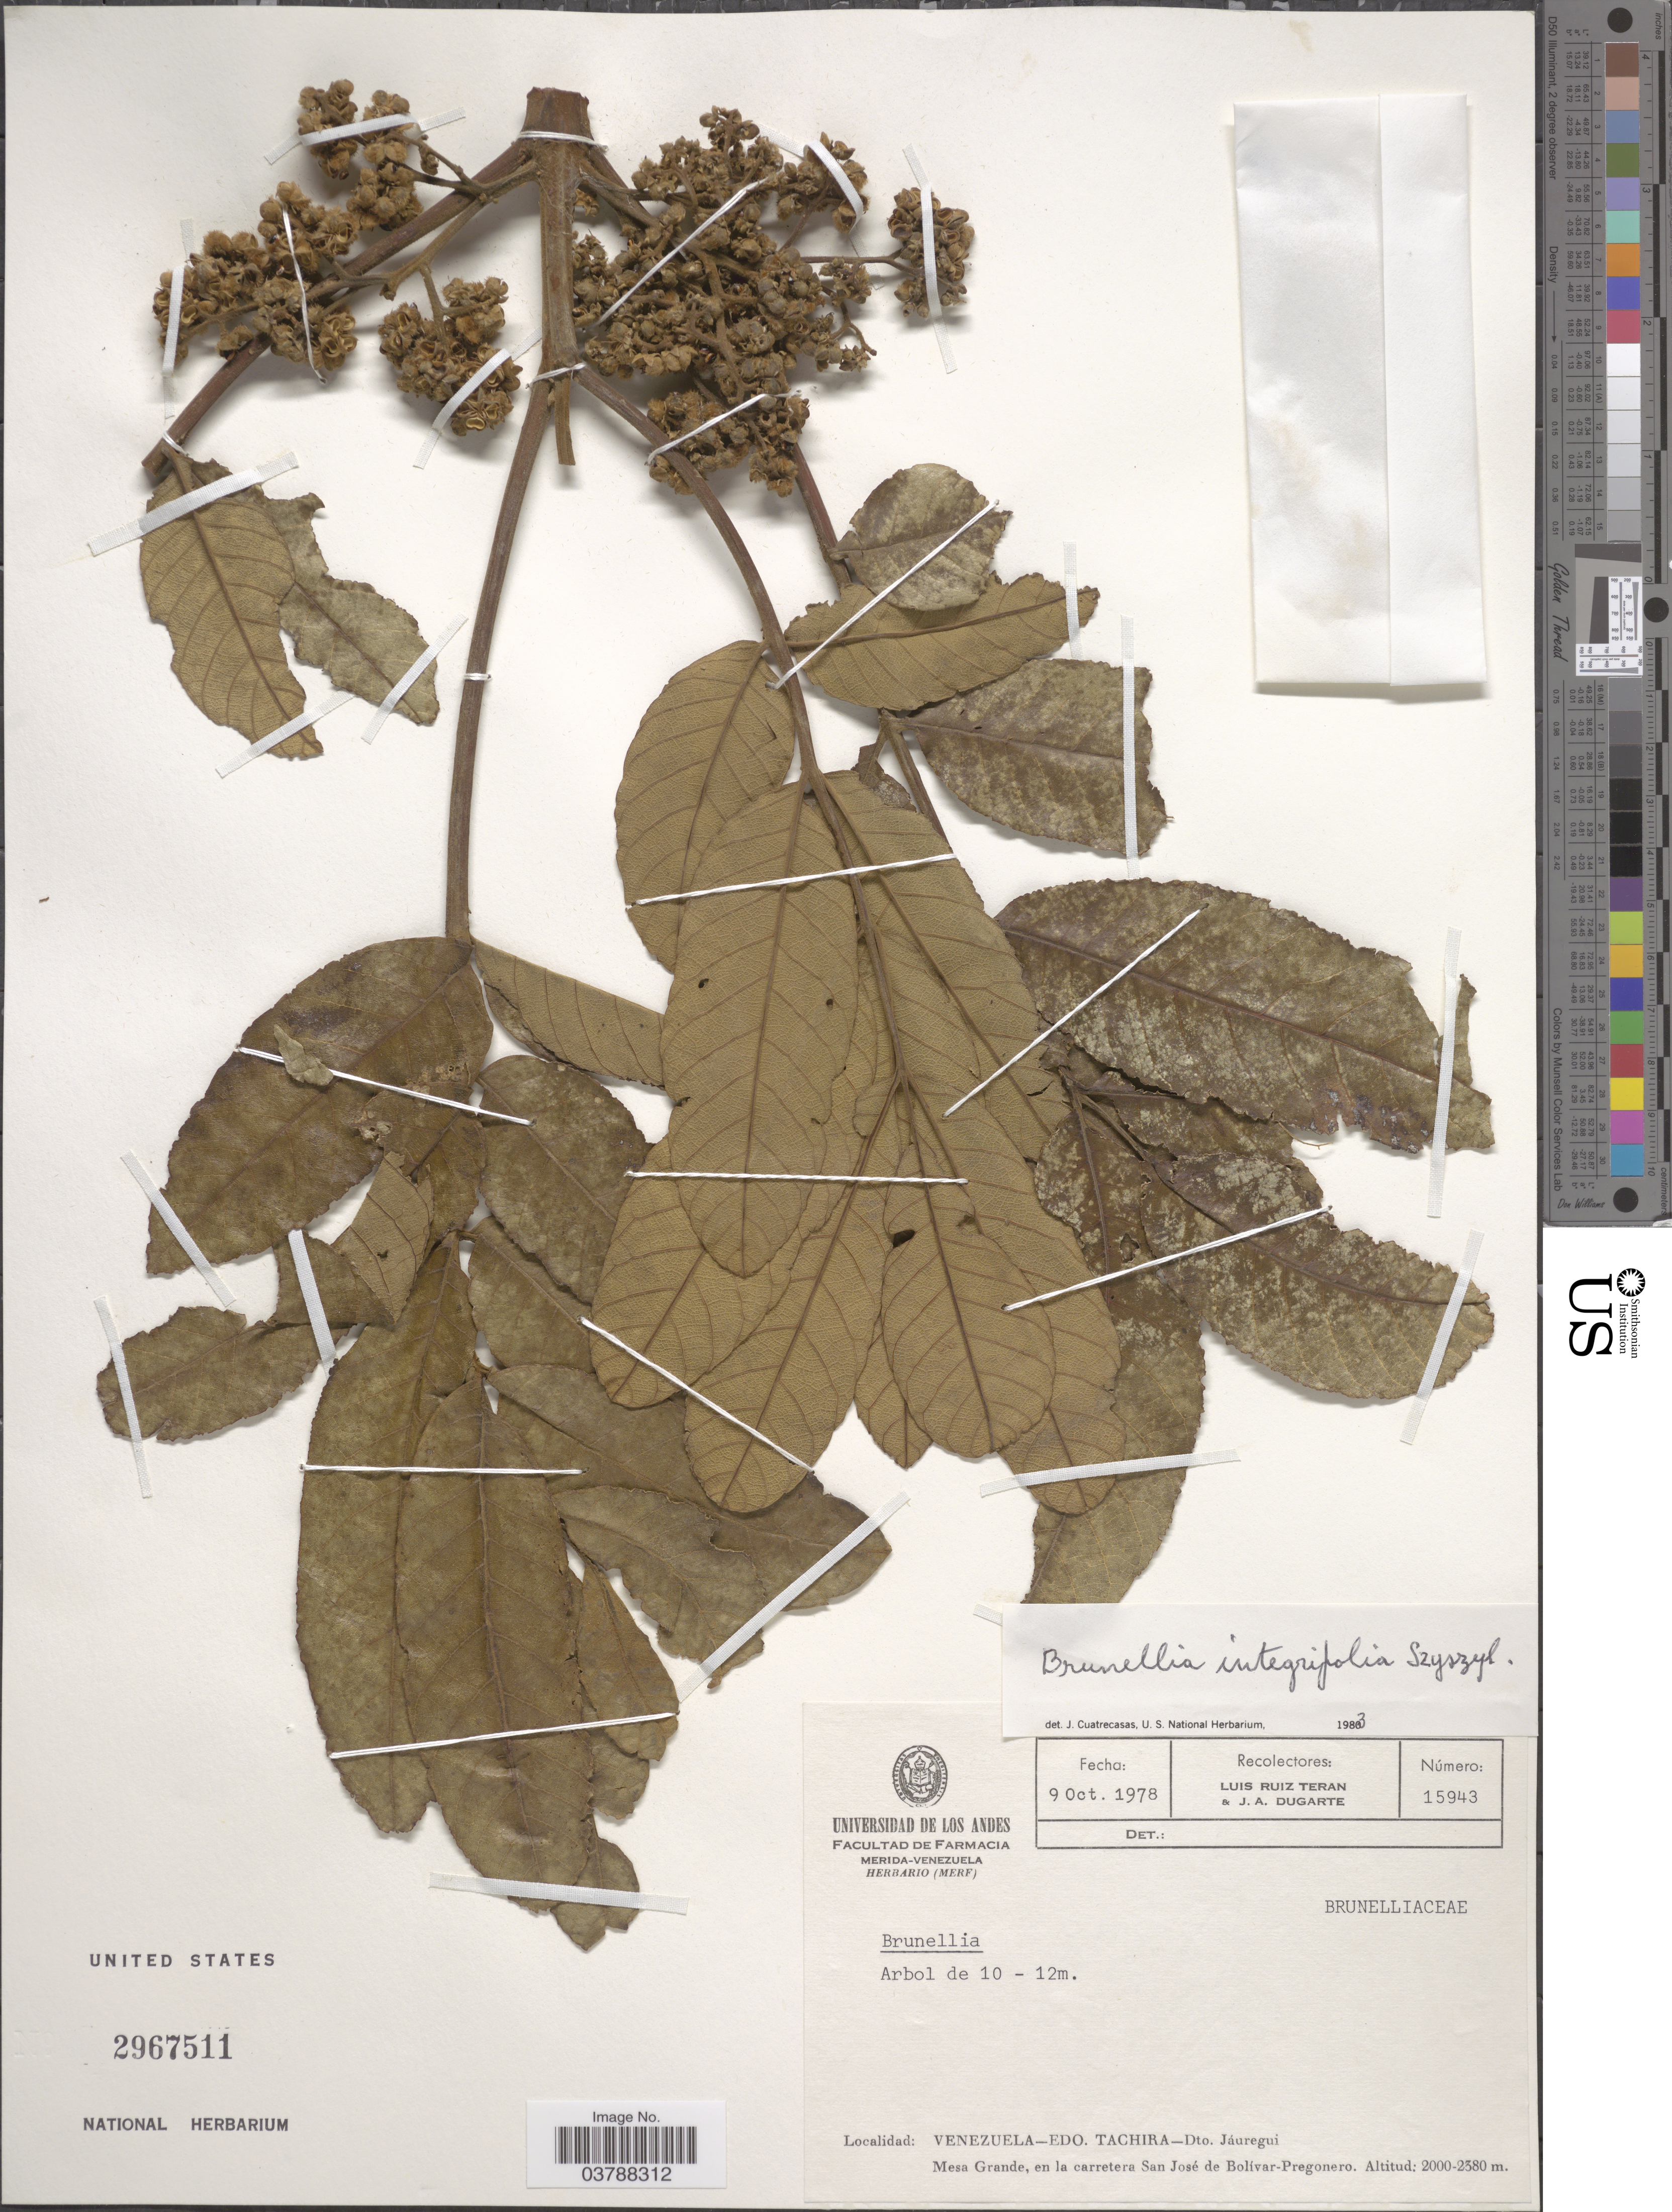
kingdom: Plantae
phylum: Tracheophyta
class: Magnoliopsida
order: Oxalidales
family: Brunelliaceae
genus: Brunellia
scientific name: Brunellia integrifolia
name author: Szyszyl.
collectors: L. Teran & J. Dugarte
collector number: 15943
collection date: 1978-10-09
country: Venezuela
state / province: Tachira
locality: Dto. Jáuregui. Mesa Grande, en la carretera San José de Bolívar-Pregonero.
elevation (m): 2000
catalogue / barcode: US 2967511